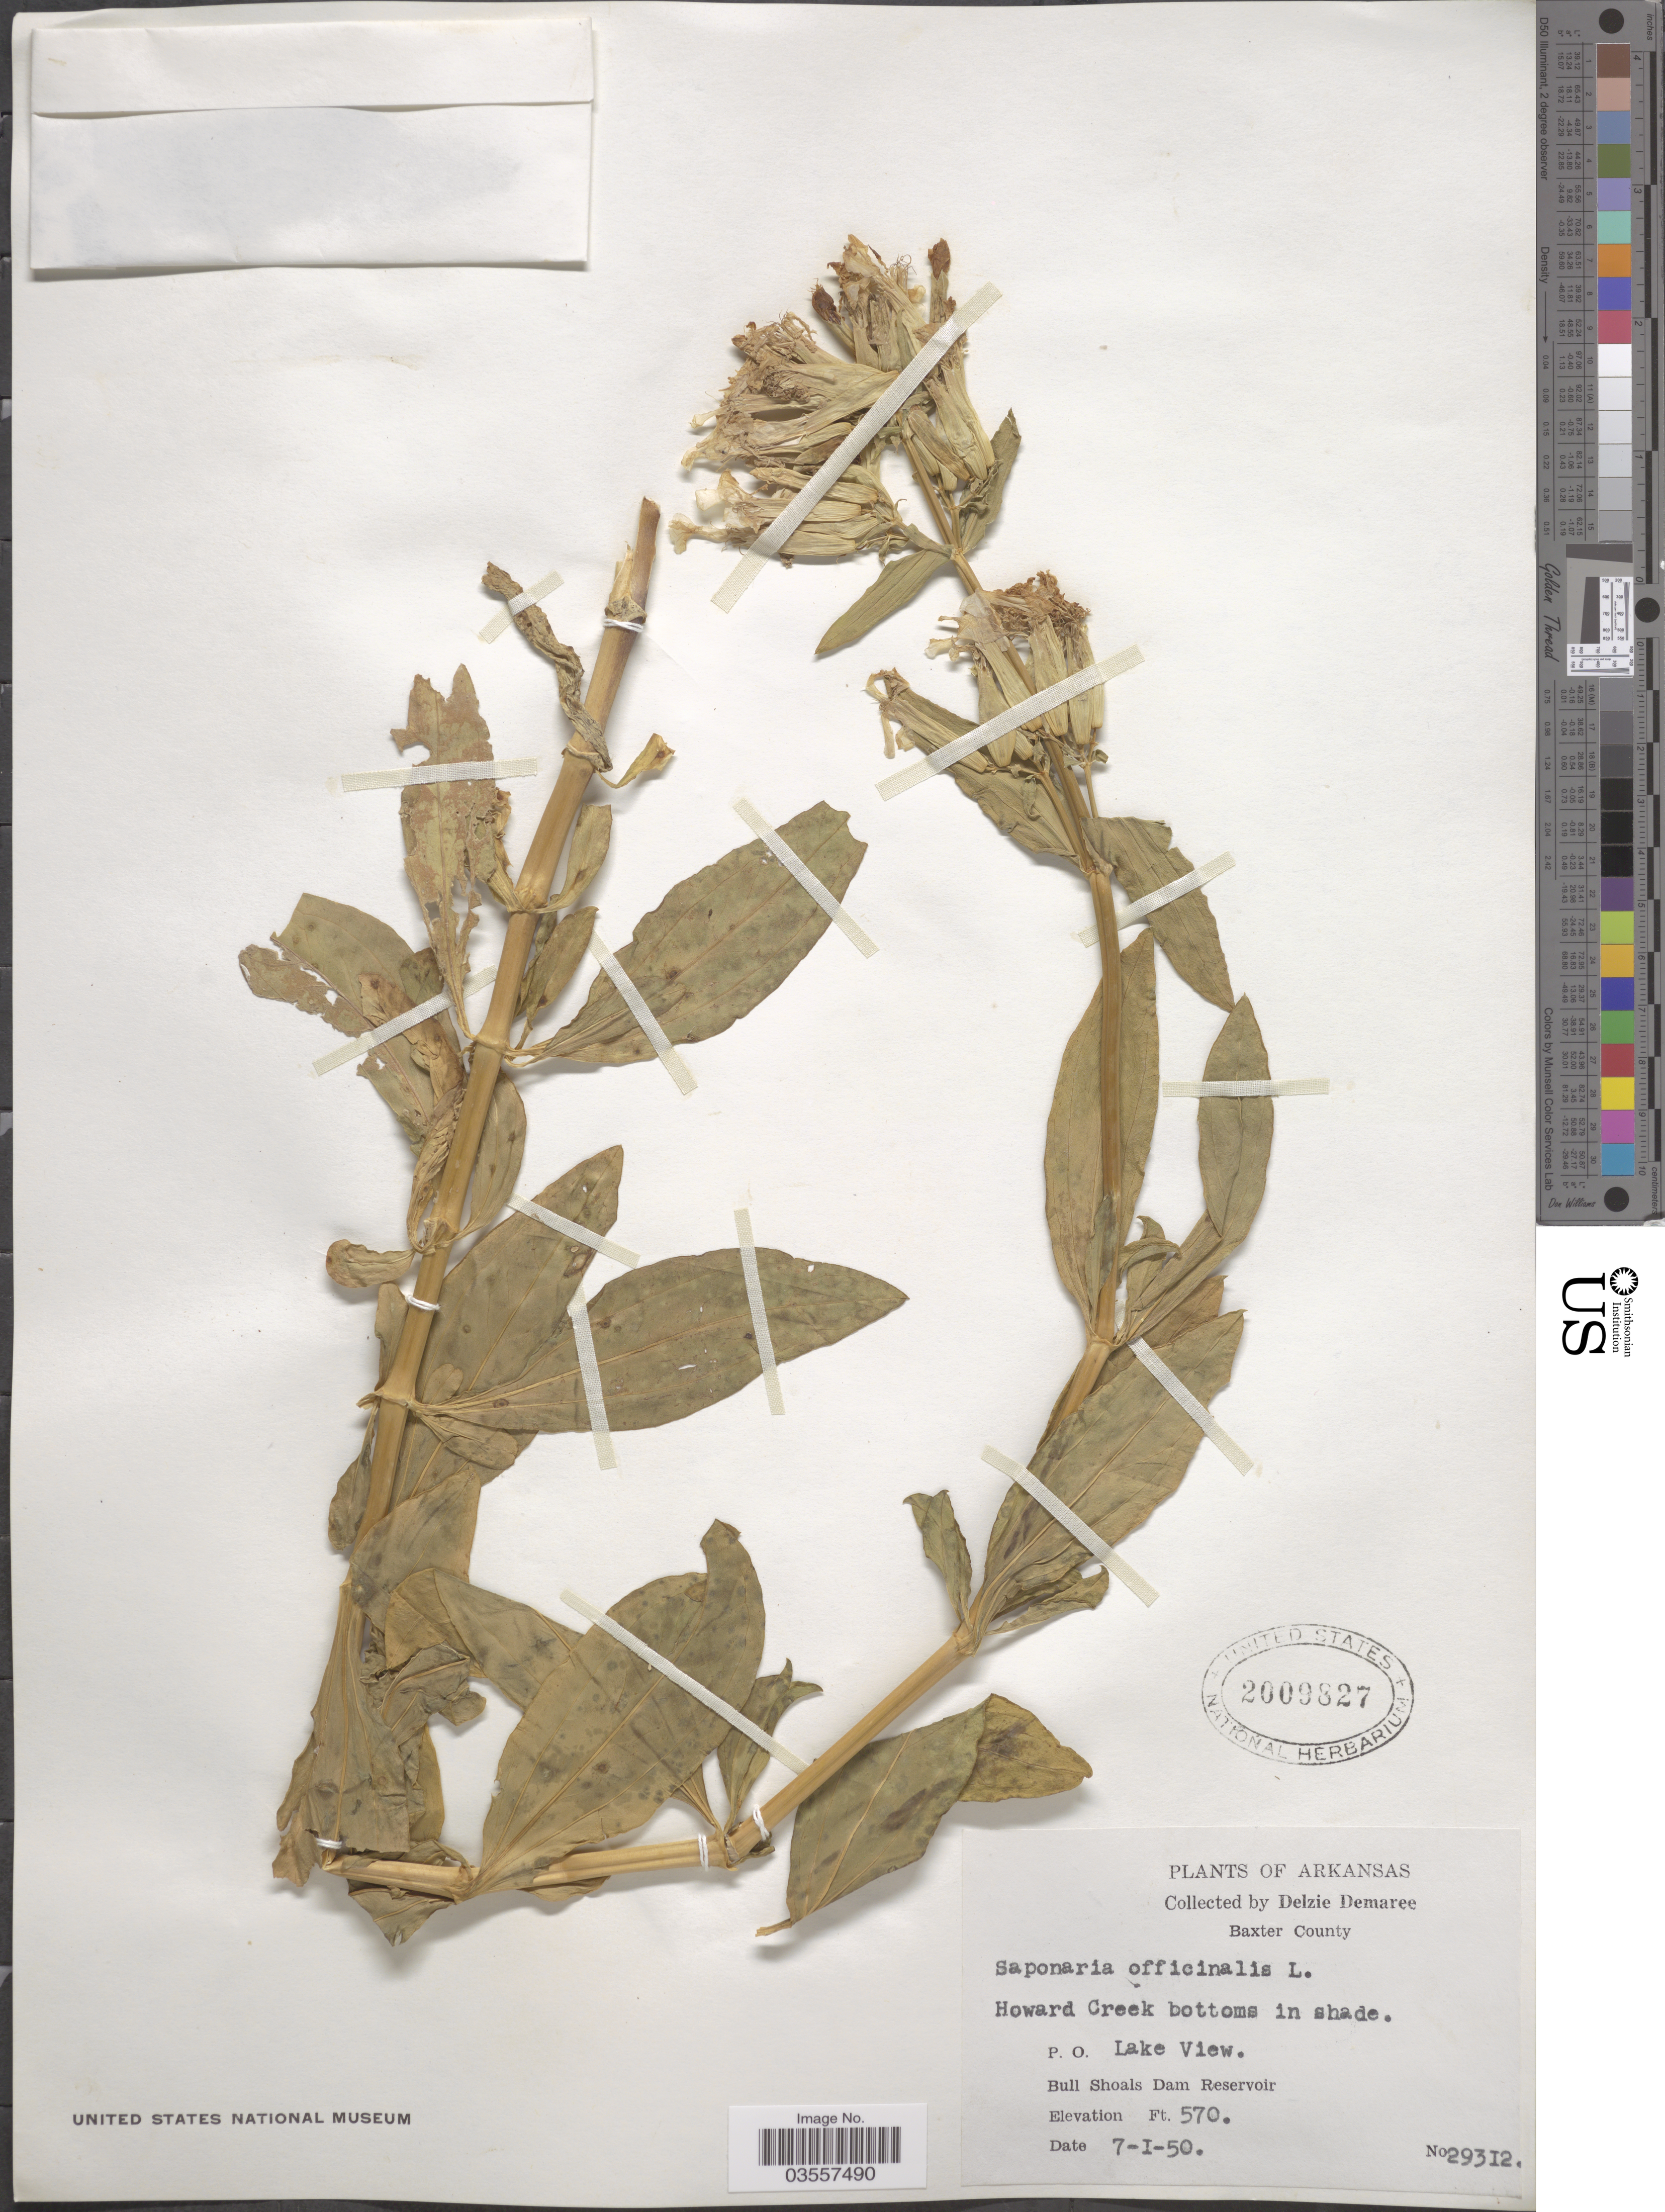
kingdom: Plantae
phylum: Tracheophyta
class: Magnoliopsida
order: Caryophyllales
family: Caryophyllaceae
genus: Saponaria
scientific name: Saponaria officinalis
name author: L.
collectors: D. Demaree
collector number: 293I2*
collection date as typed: Transcribed d/m/y: 1/7/50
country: United States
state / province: Arkansas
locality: Baxter County. Howard Creek bottoms in shade. P. O. Lake View. Bull Shoals Dam Reservoir.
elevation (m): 174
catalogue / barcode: US 2009827